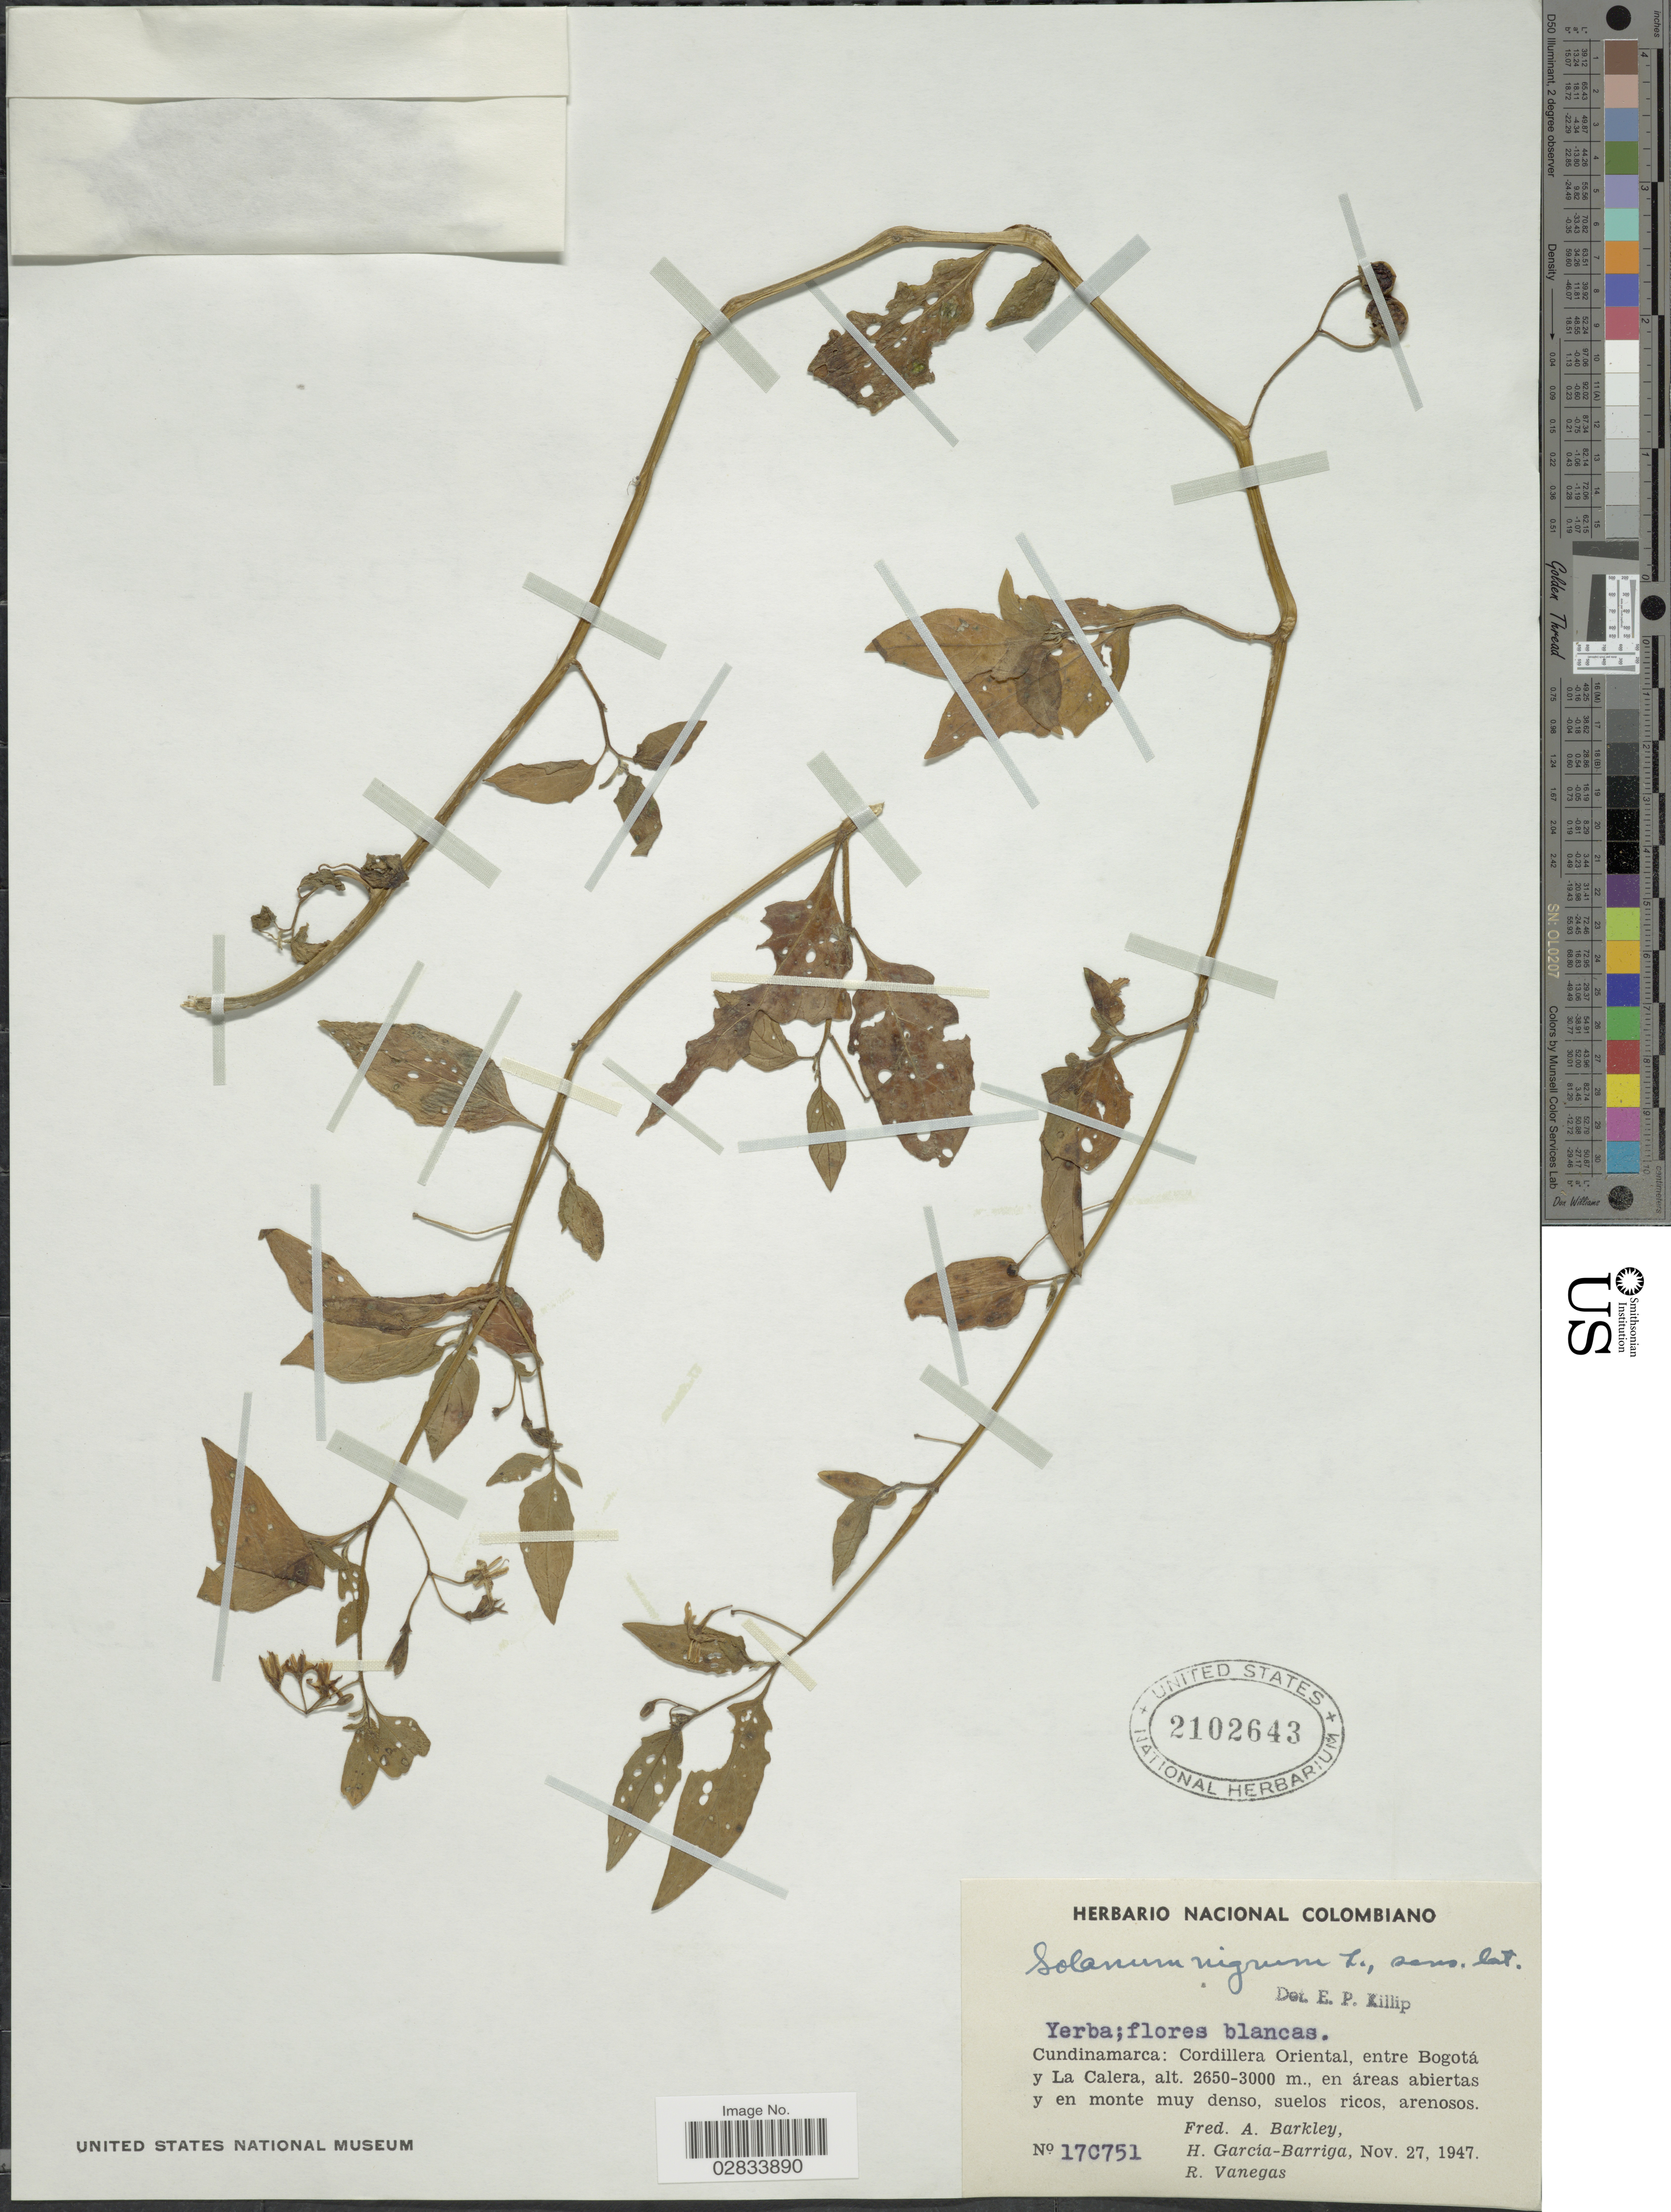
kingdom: Plantae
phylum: Tracheophyta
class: Magnoliopsida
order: Solanales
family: Solanaceae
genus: Solanum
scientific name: Solanum nigrum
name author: L.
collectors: F. A. Barkley, H. García Barriga & R. Vanegas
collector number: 17C751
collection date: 1947-11-27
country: Colombia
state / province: Cundinamarca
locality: Cundinamarca: Cordillera Oriental, entre Bogotá y La Calera.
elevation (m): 2650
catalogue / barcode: US 2102643